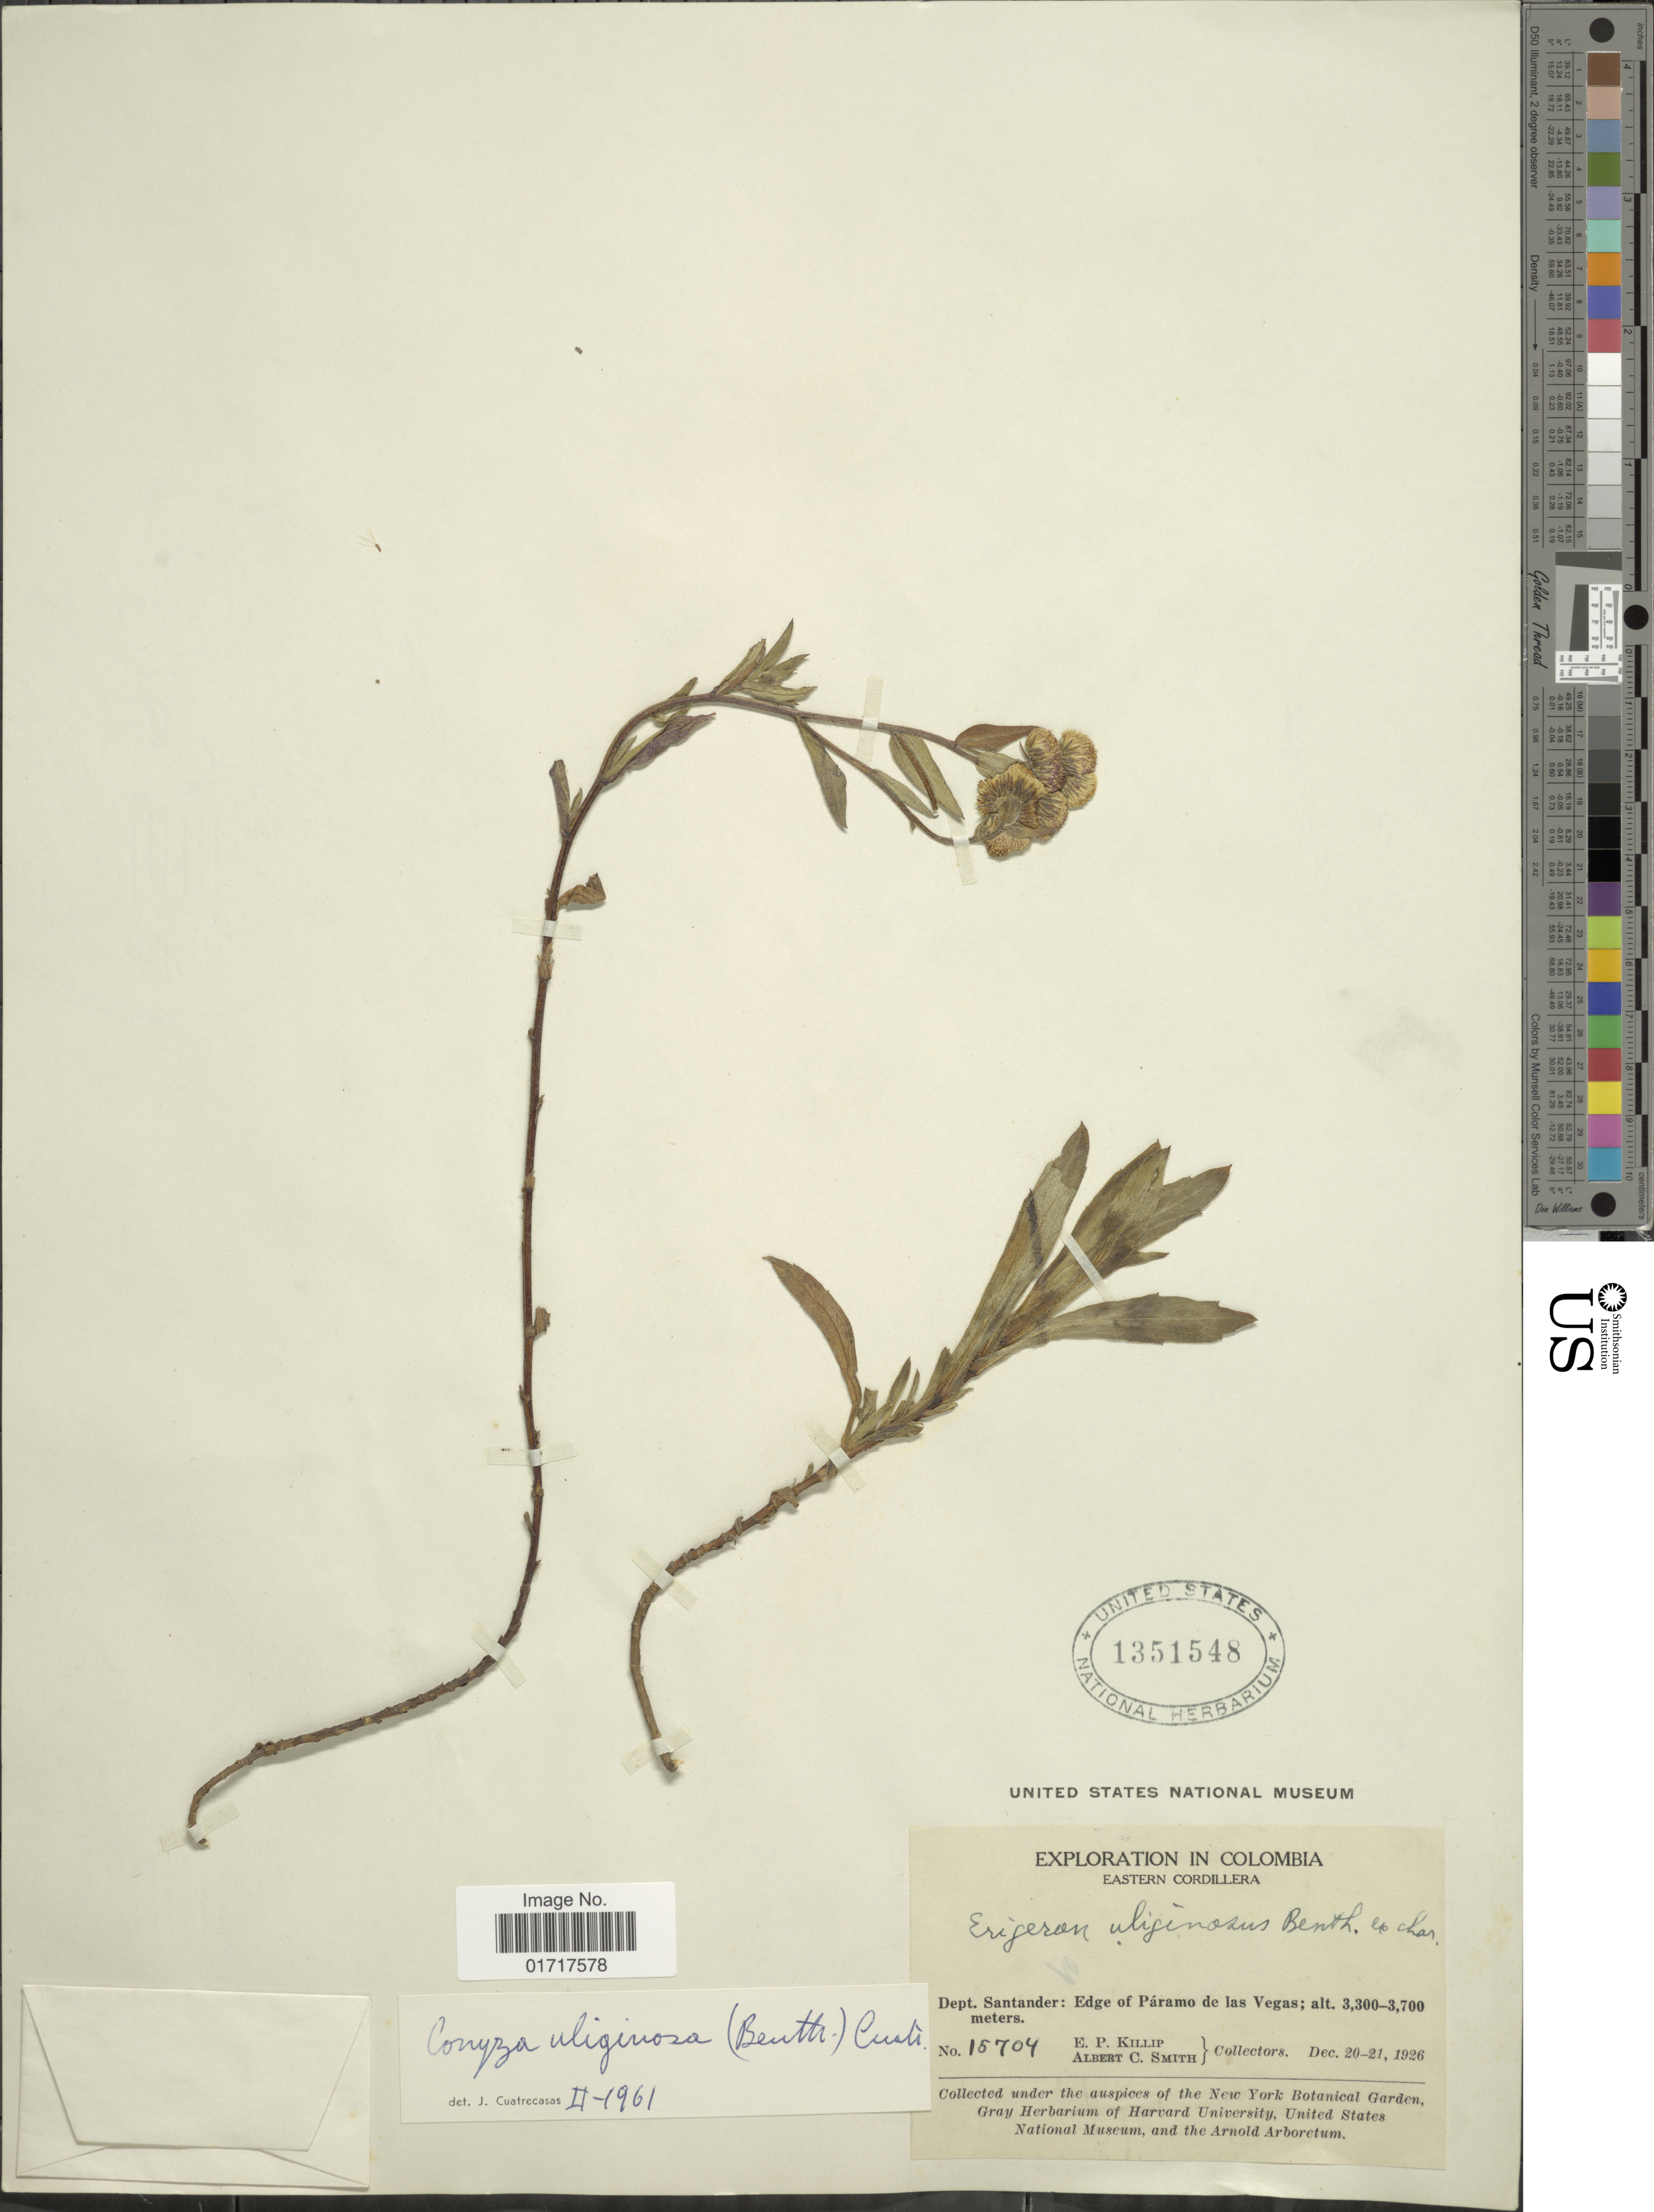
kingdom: Plantae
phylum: Tracheophyta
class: Magnoliopsida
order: Asterales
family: Asteraceae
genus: Conyza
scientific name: Conyza uliginosa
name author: (Benth.) Cuatrec.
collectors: E. P. Killip & A. C. Smith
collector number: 15704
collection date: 1926-12-20/1926-12-21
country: Colombia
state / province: Santander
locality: Dept. Santander: Edge of Paramo de las Vegas. Eastern Cordillera.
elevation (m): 3300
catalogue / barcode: US 1351548